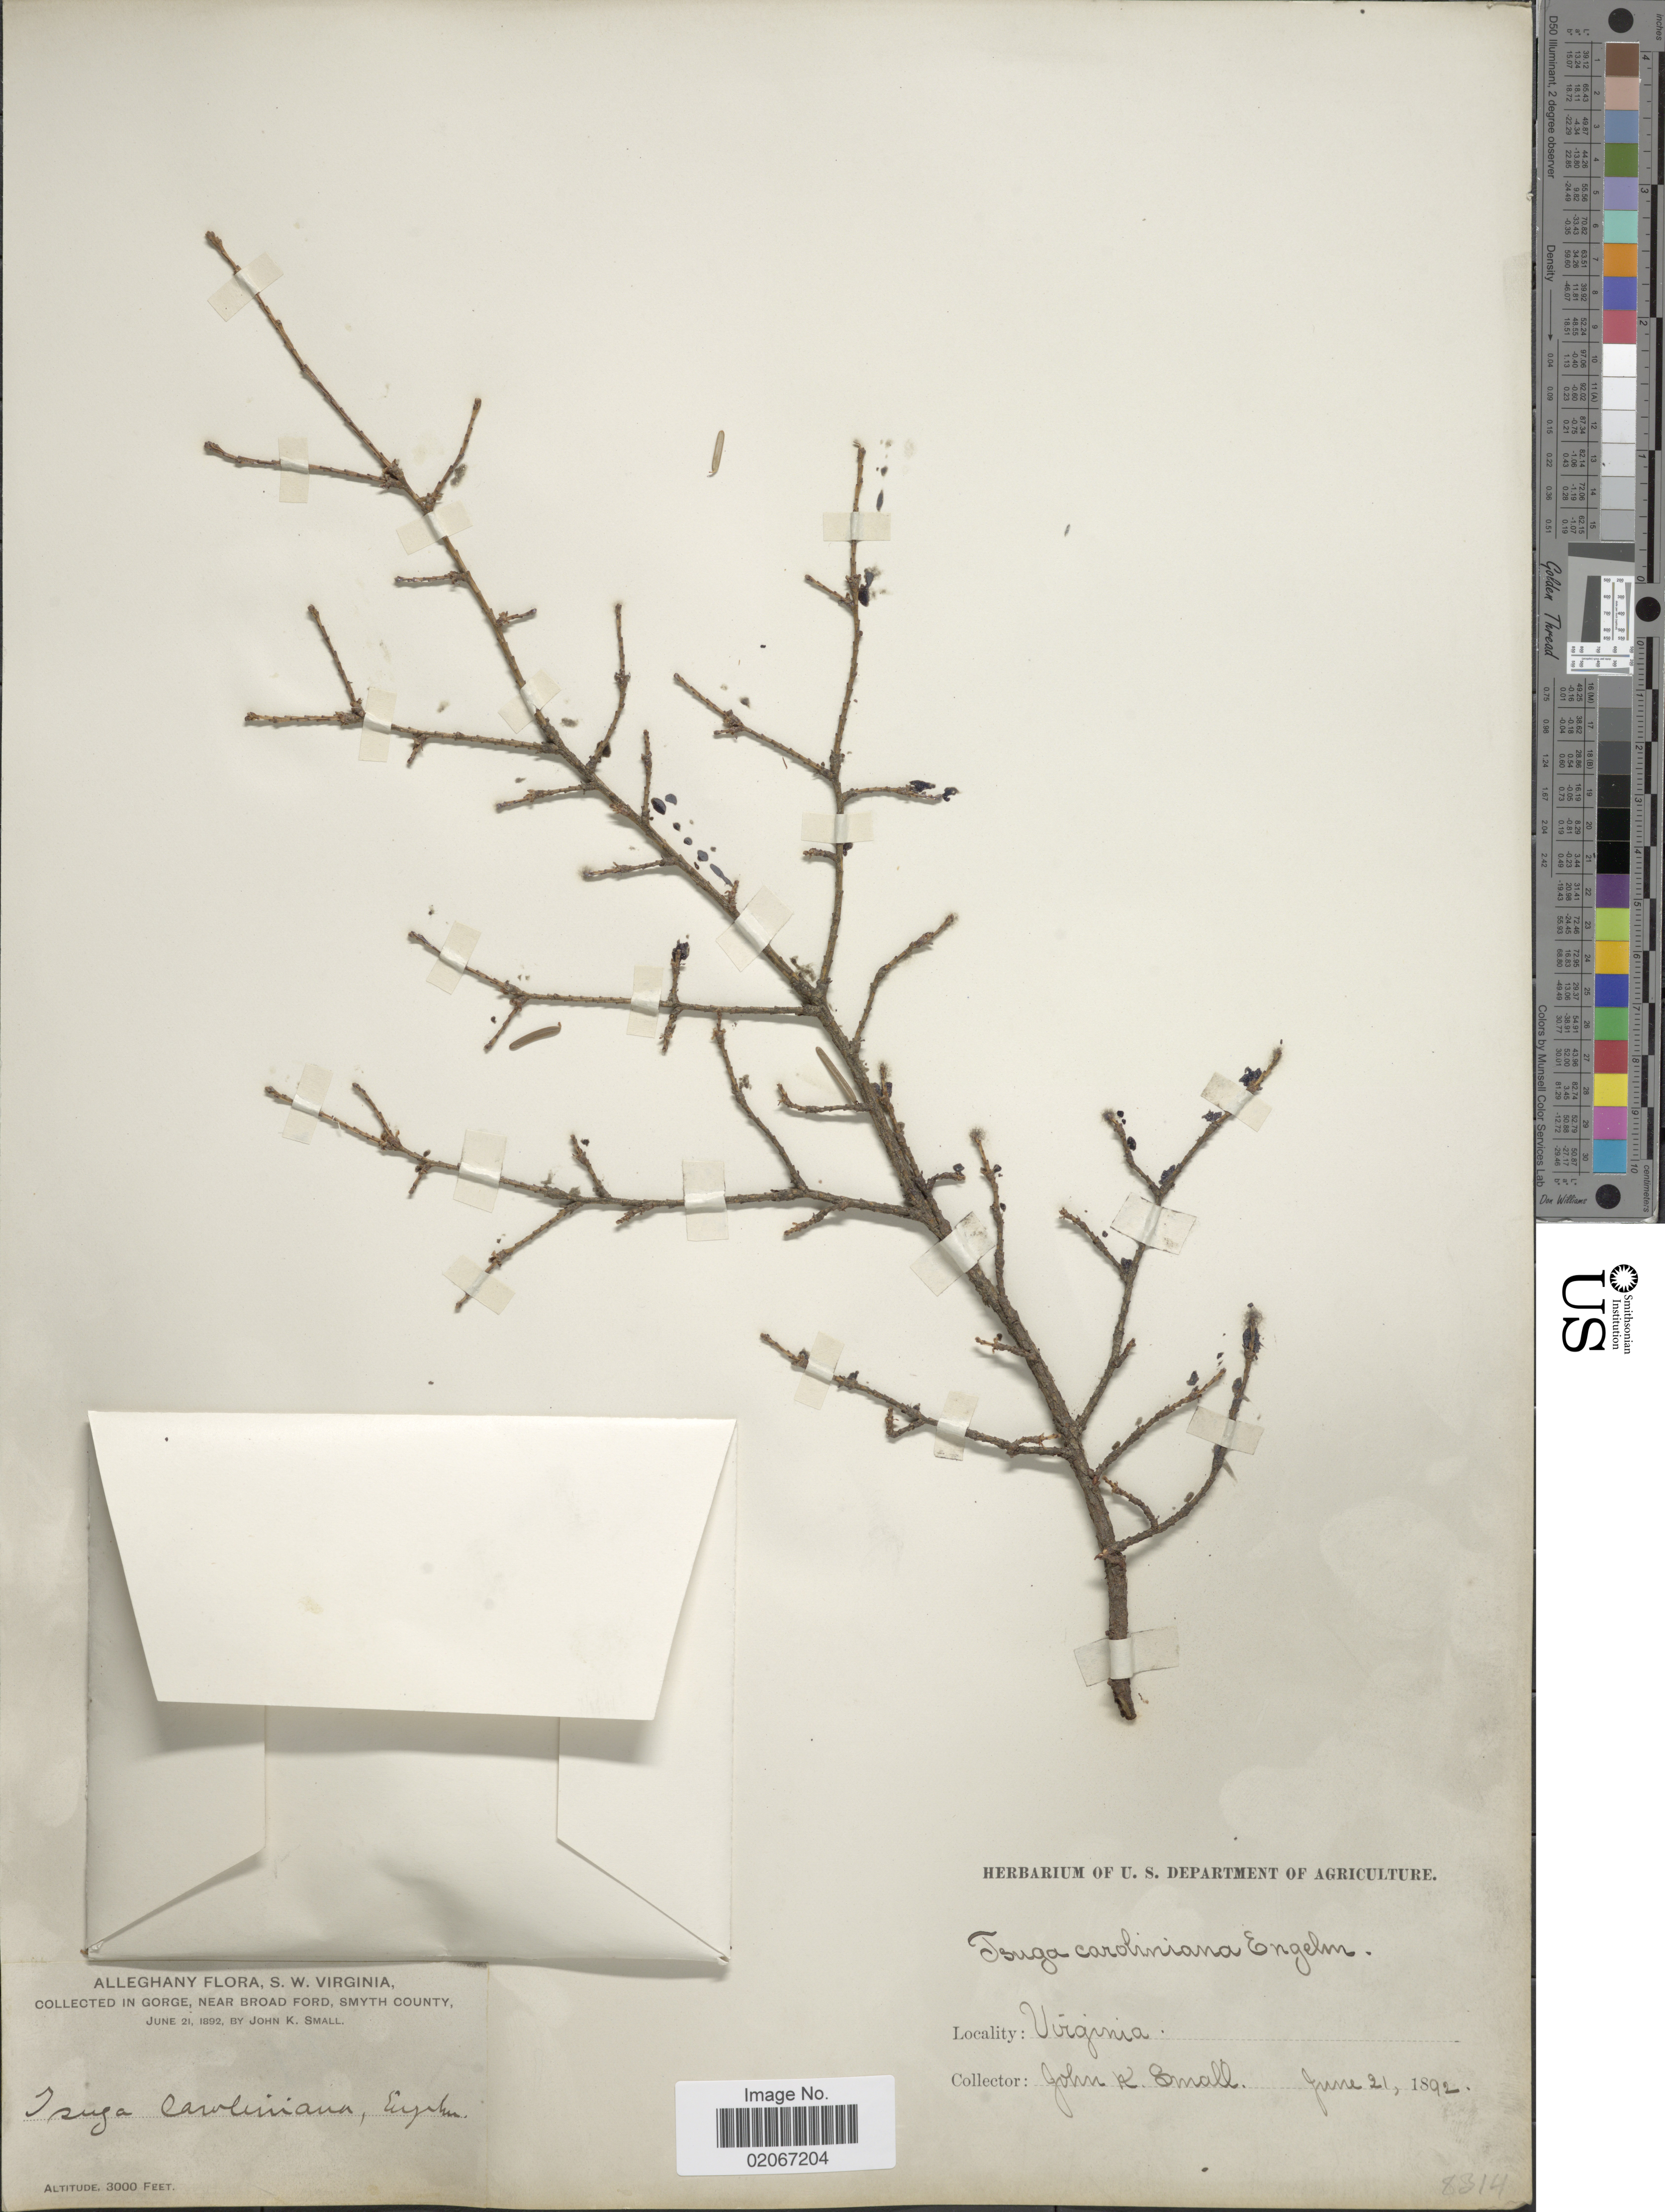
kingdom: Plantae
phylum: Tracheophyta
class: Pinopsida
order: Pinales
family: Pinaceae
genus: Tsuga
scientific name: Tsuga caroliniana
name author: Engelm.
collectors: J. K. Small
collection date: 1892-06-21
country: United States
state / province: Virginia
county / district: Smyth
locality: Alleghany, Southwestern Virginia, in gorge, near Broad Ford.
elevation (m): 914